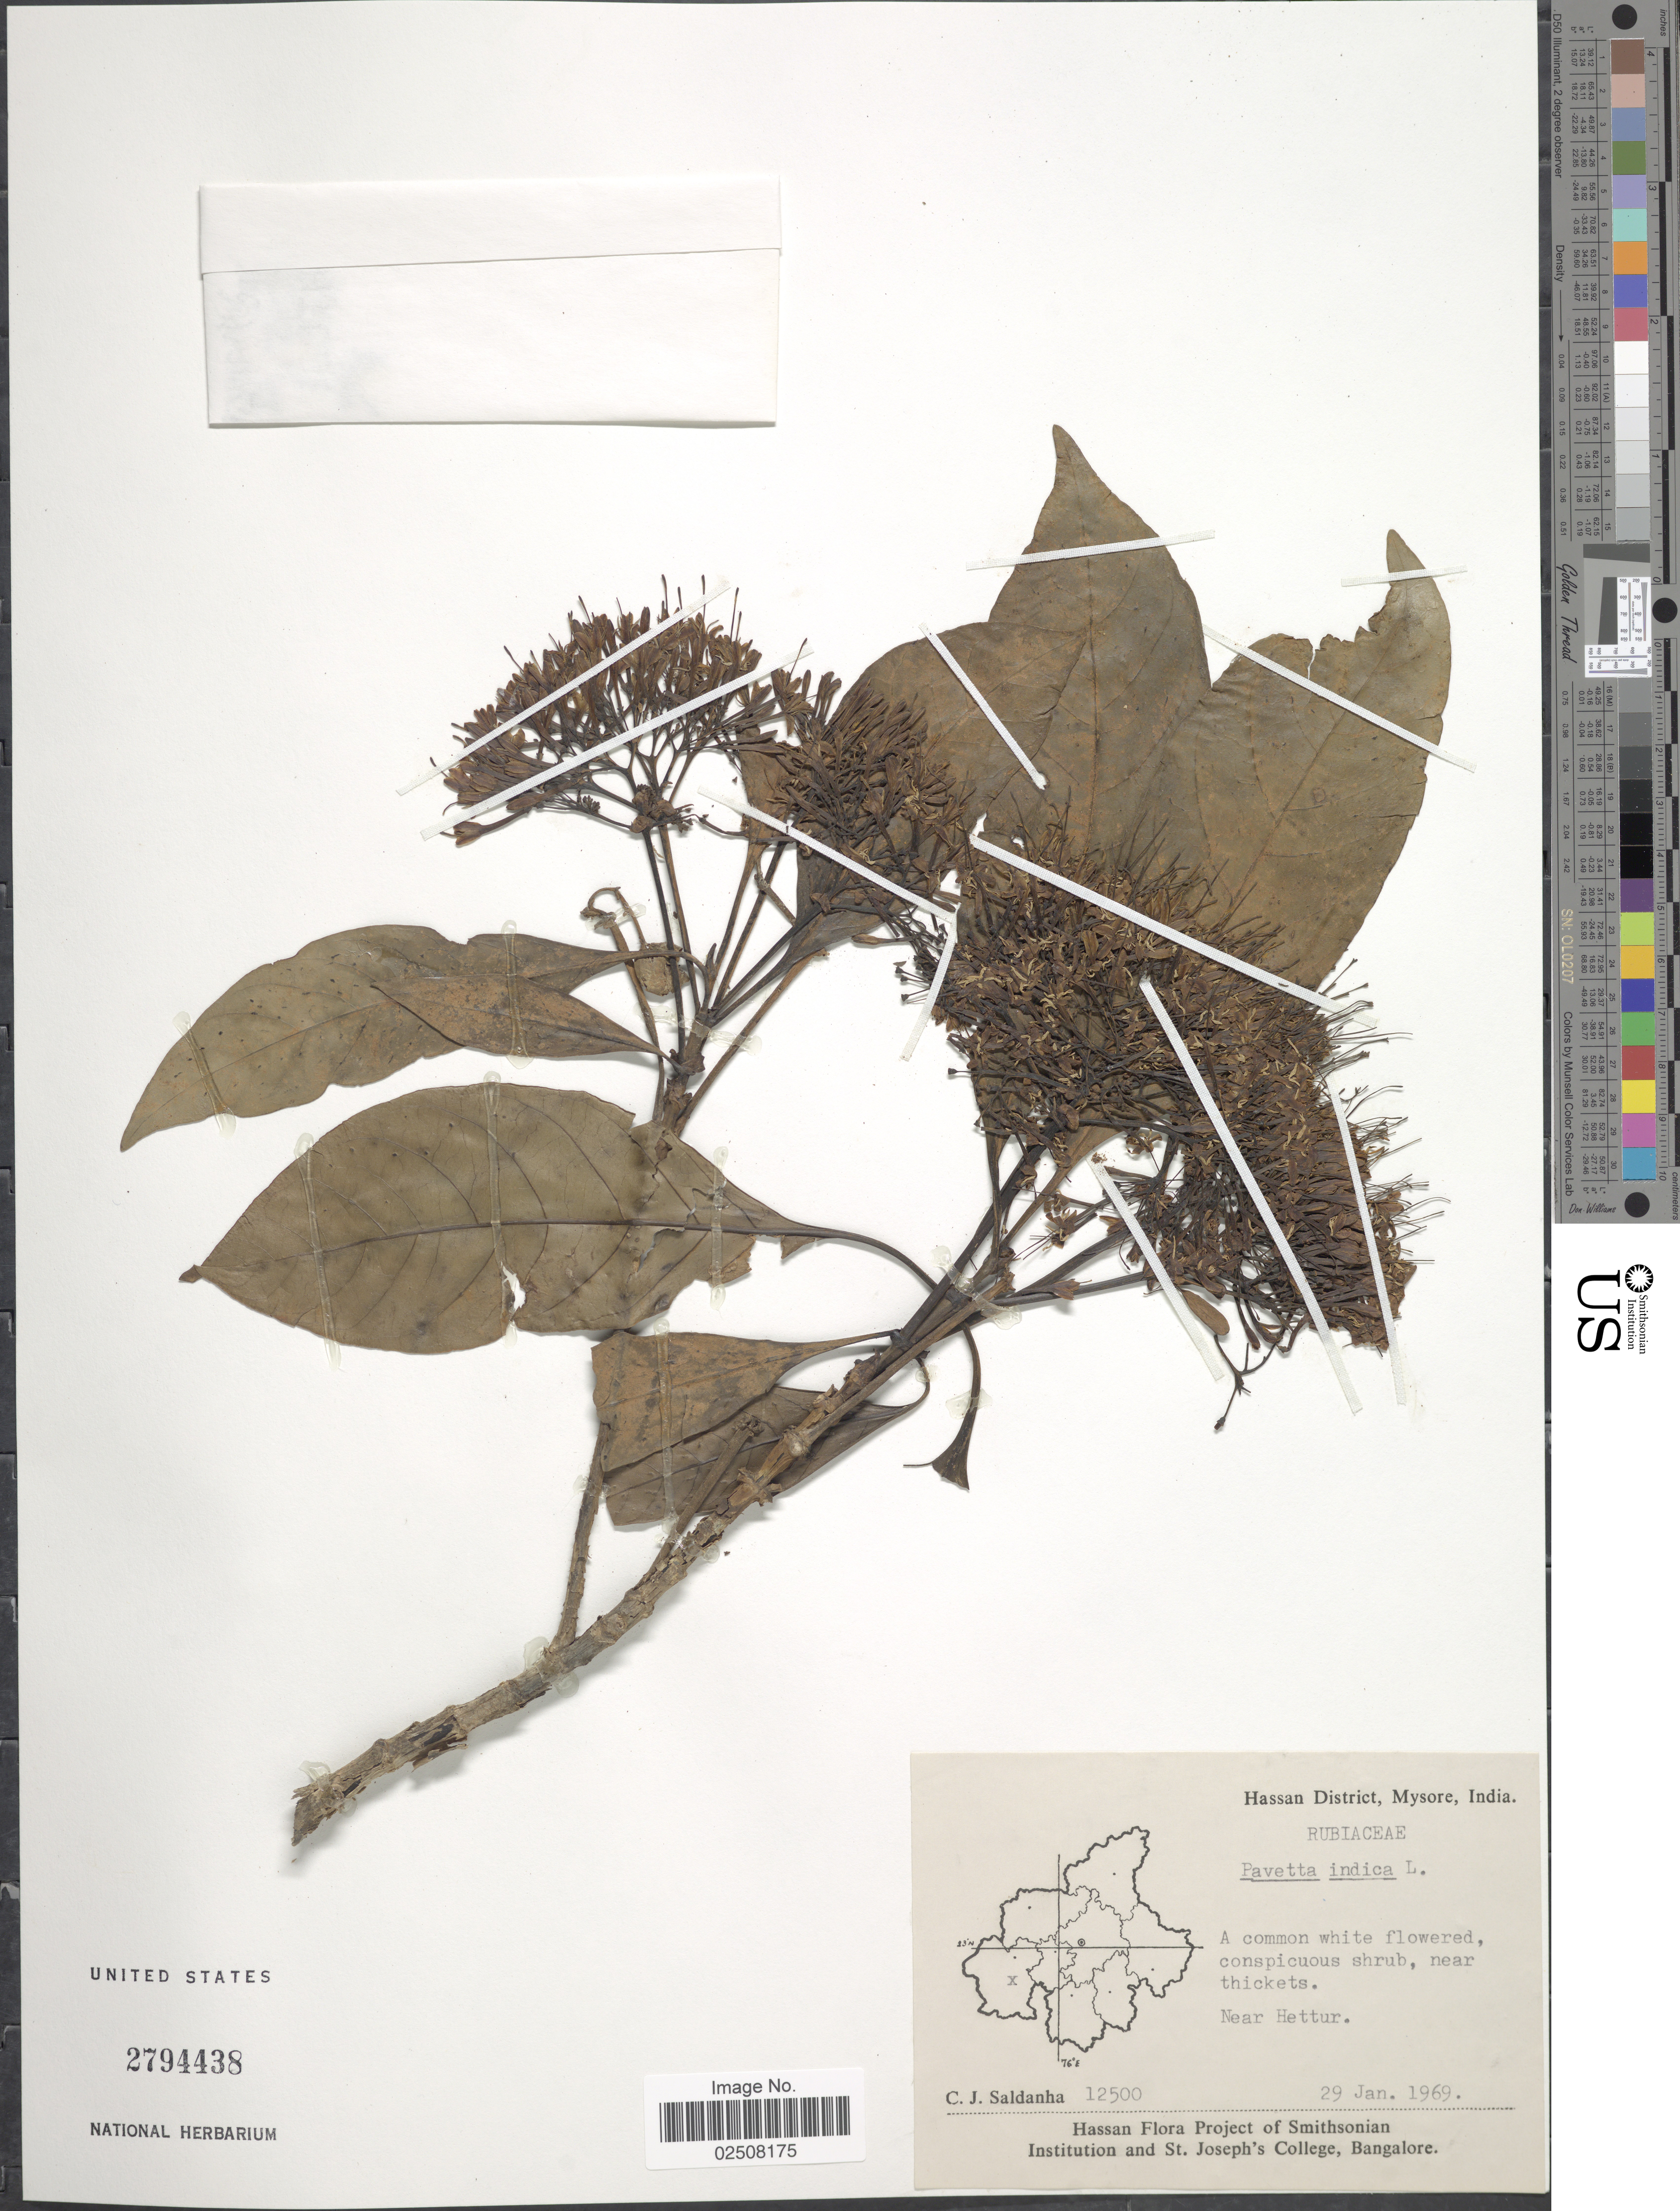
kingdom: Plantae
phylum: Tracheophyta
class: Magnoliopsida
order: Gentianales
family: Rubiaceae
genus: Pavetta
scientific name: Pavetta indica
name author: L.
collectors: C. J. Saldanha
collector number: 12500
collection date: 1969-01-29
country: India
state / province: Karnataka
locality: Hassan District, Mysore, near thickets, Near Hettur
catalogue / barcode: US 2794438